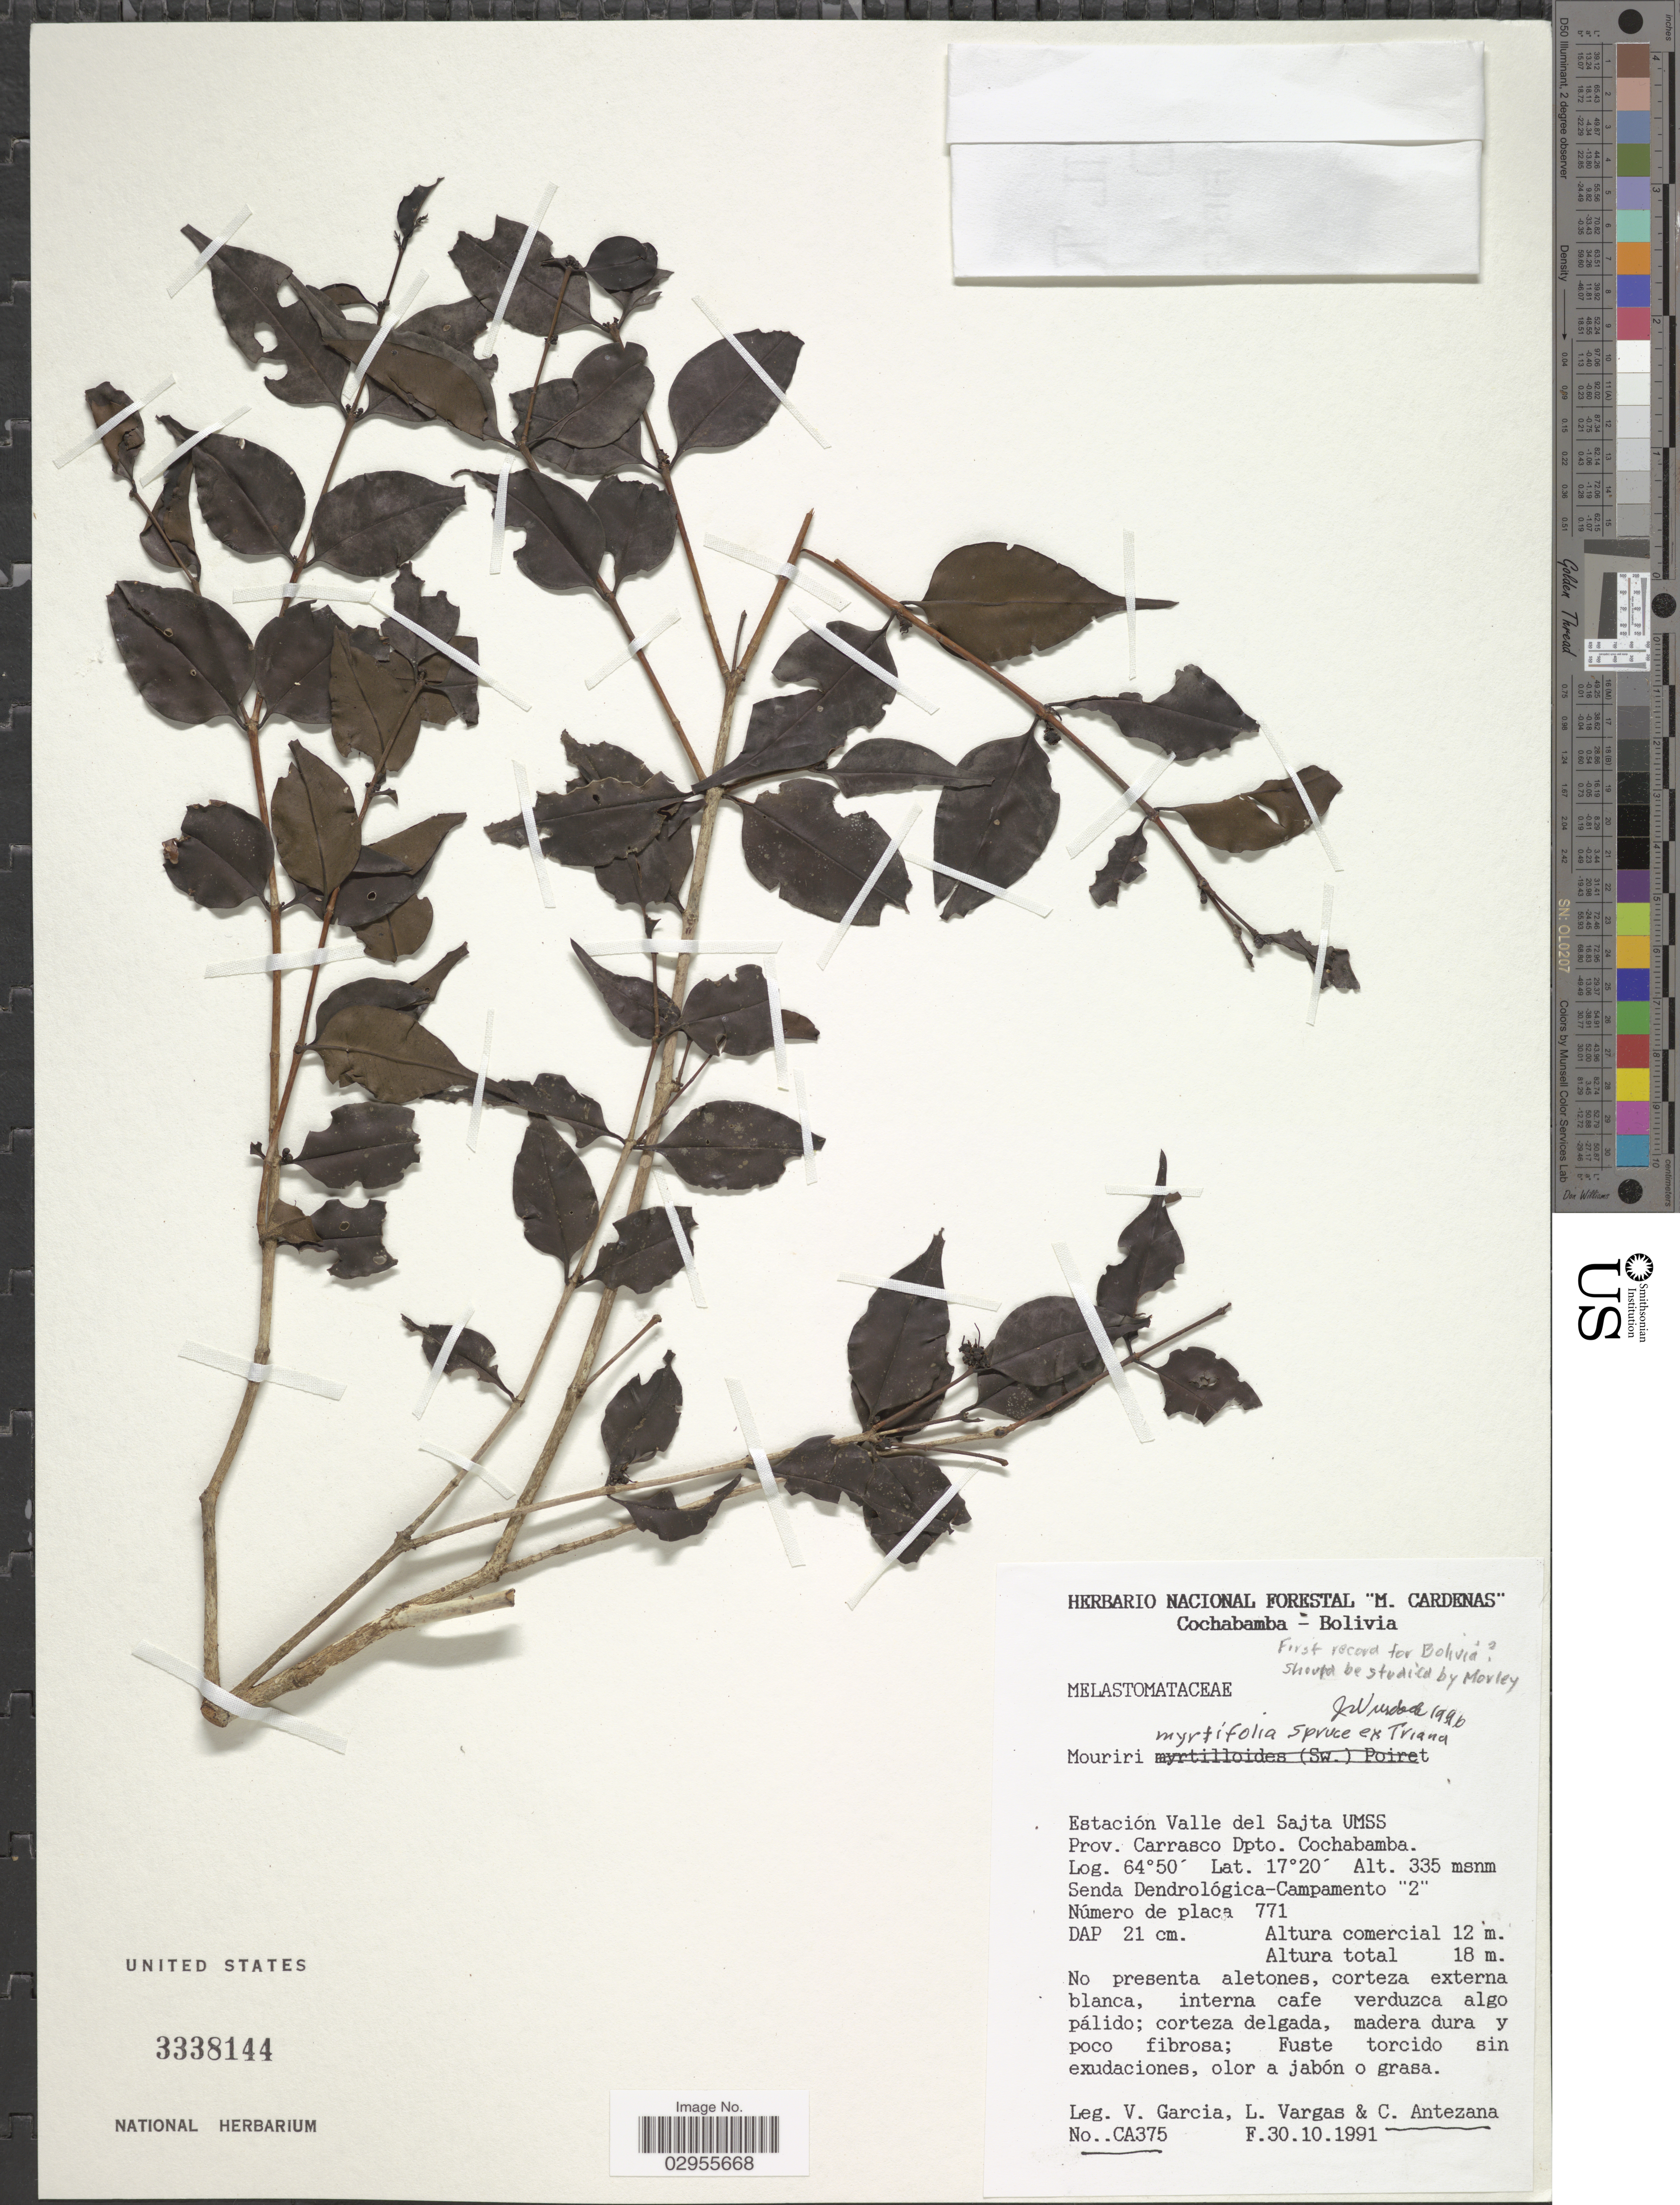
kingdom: Plantae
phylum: Tracheophyta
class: Magnoliopsida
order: Myrtales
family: Melastomataceae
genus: Mouriri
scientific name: Mouriri myrtifolia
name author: Spruce ex Triana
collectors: V. Garcia, L. Vargas & C. Antezana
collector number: CA375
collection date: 1991-10-30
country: Bolivia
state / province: Cochabamba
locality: Estación Valle del Sajta UMSS, Prov. Carrasco Dpto. Cochabamba. Senda Dendrológica-Campamento "2", Número de placa 771.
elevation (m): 335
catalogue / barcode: US 3338144